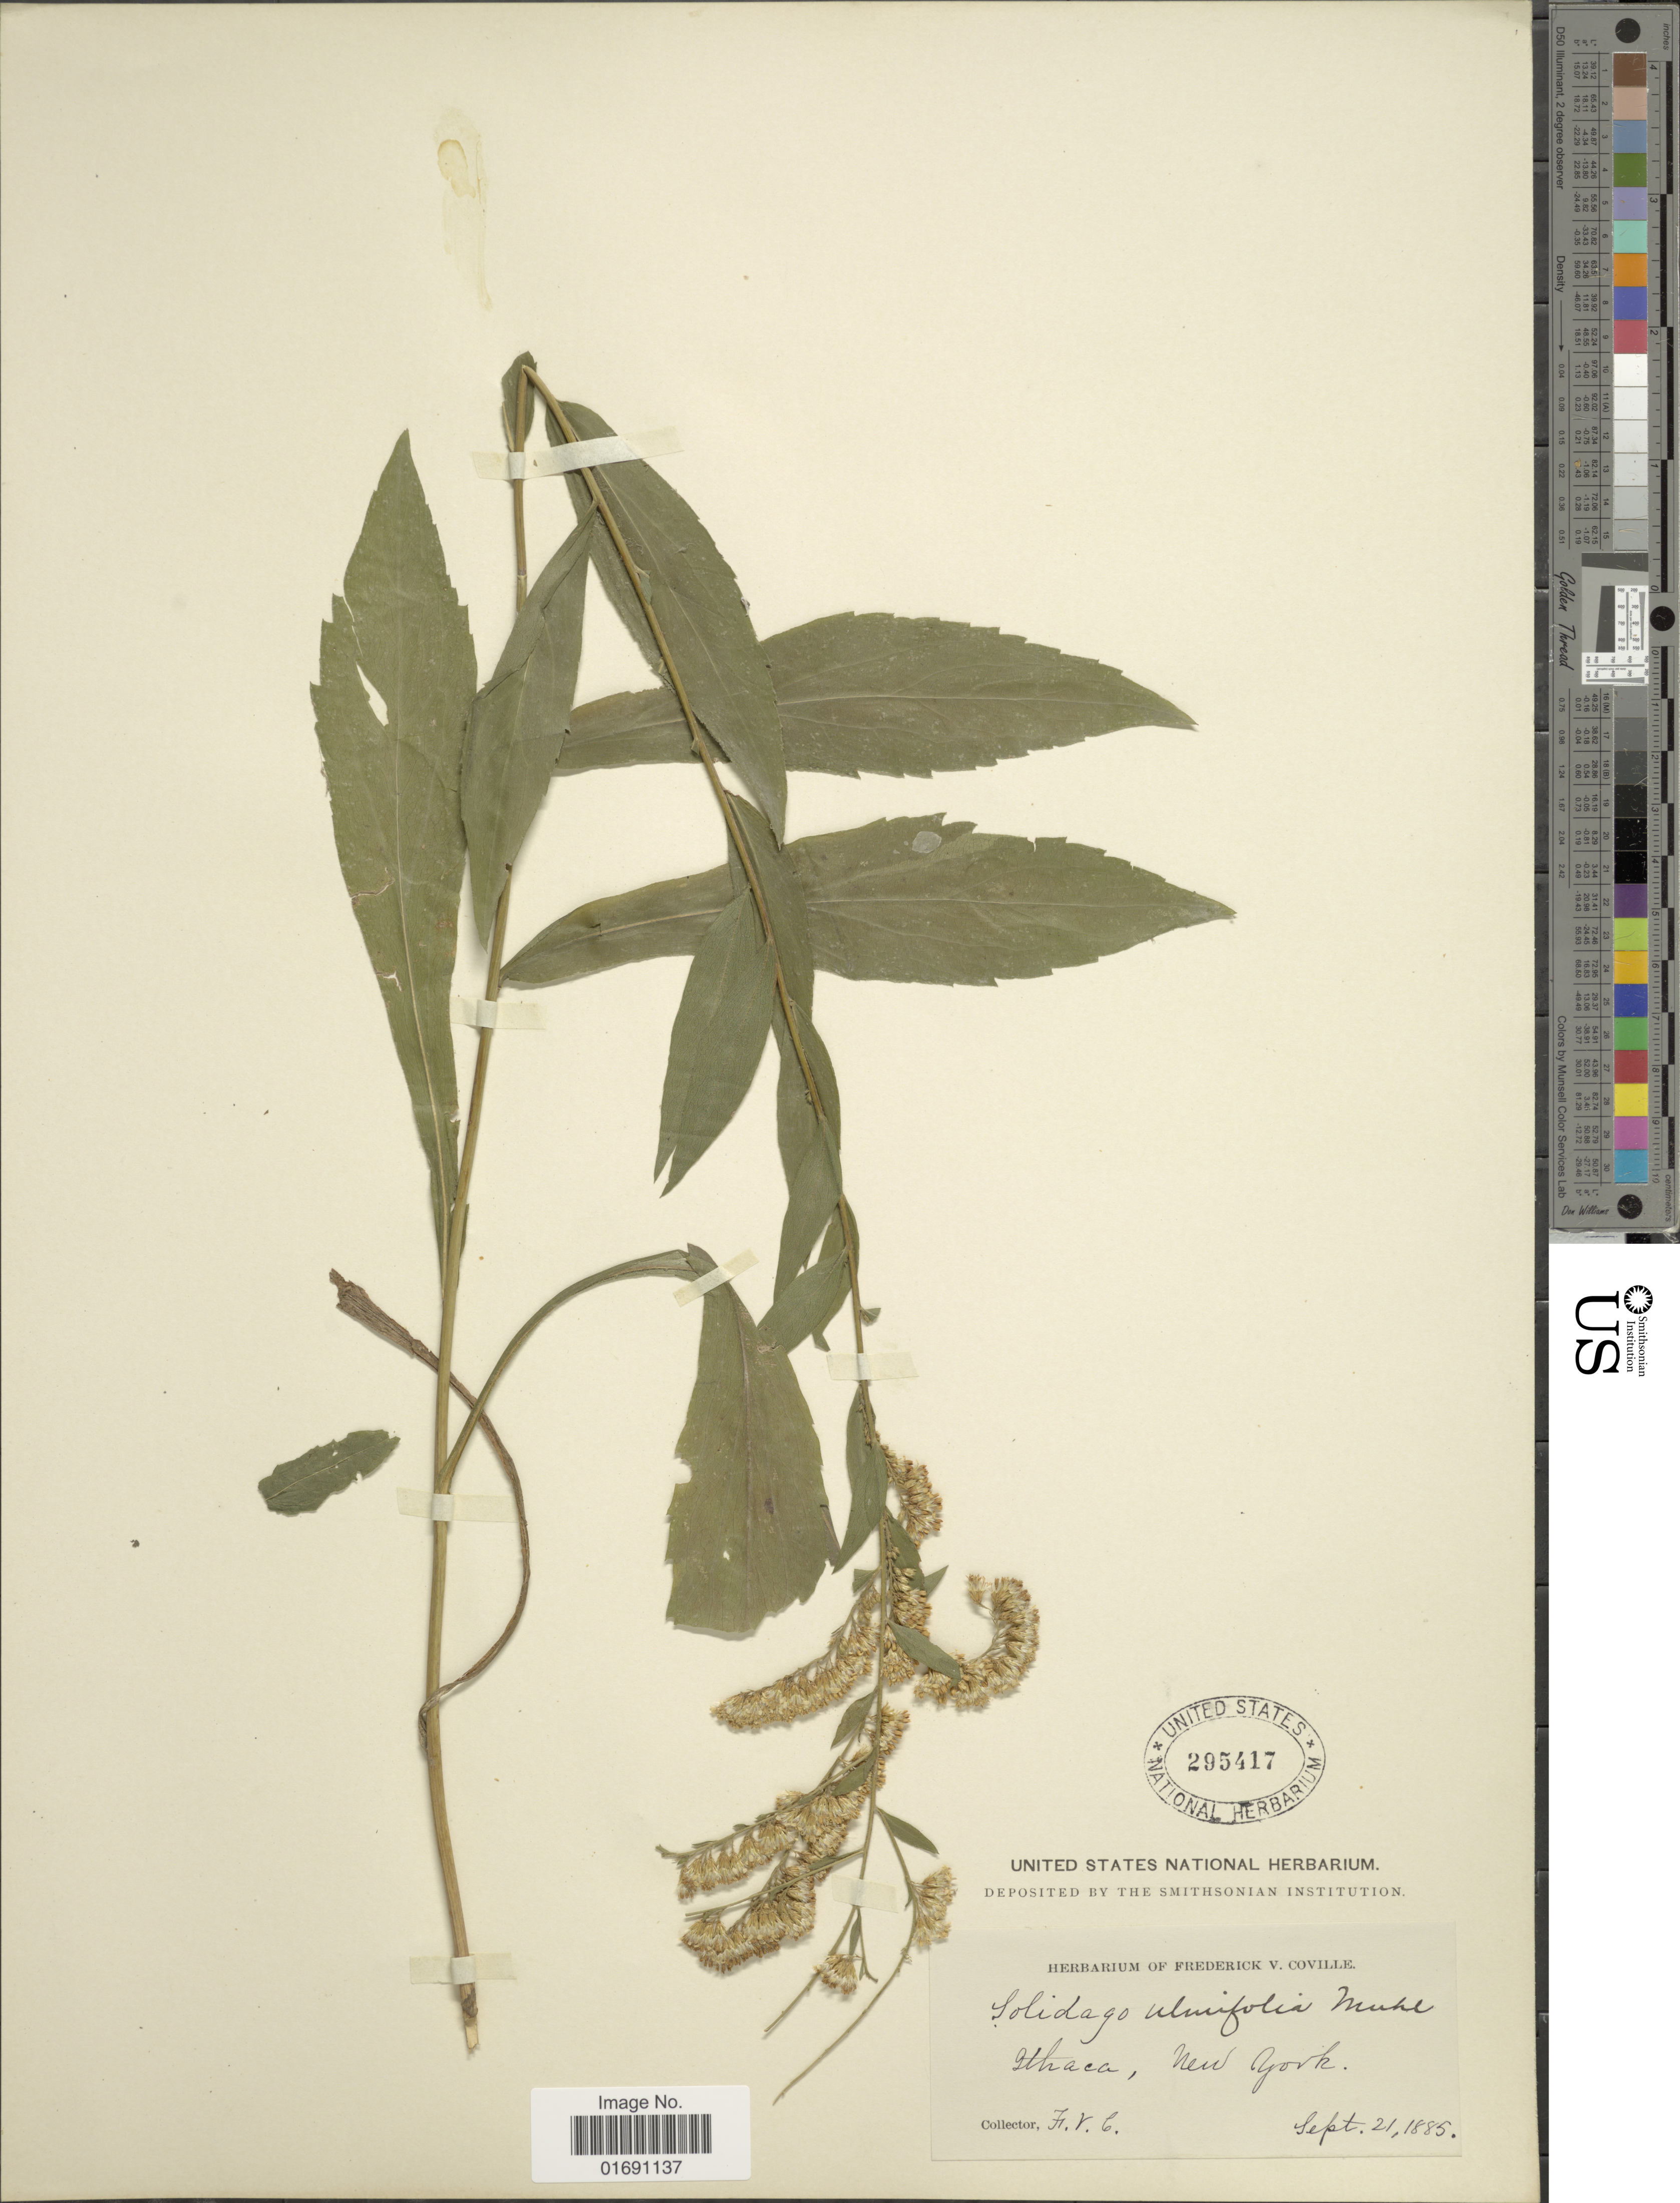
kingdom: Plantae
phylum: Tracheophyta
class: Magnoliopsida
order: Asterales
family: Asteraceae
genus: Solidago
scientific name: Solidago ulmifolia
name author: Muhl. ex Willd.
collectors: F. V. Coville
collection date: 1885-09-21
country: United States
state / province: New York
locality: Ithaca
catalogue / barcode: US 295417